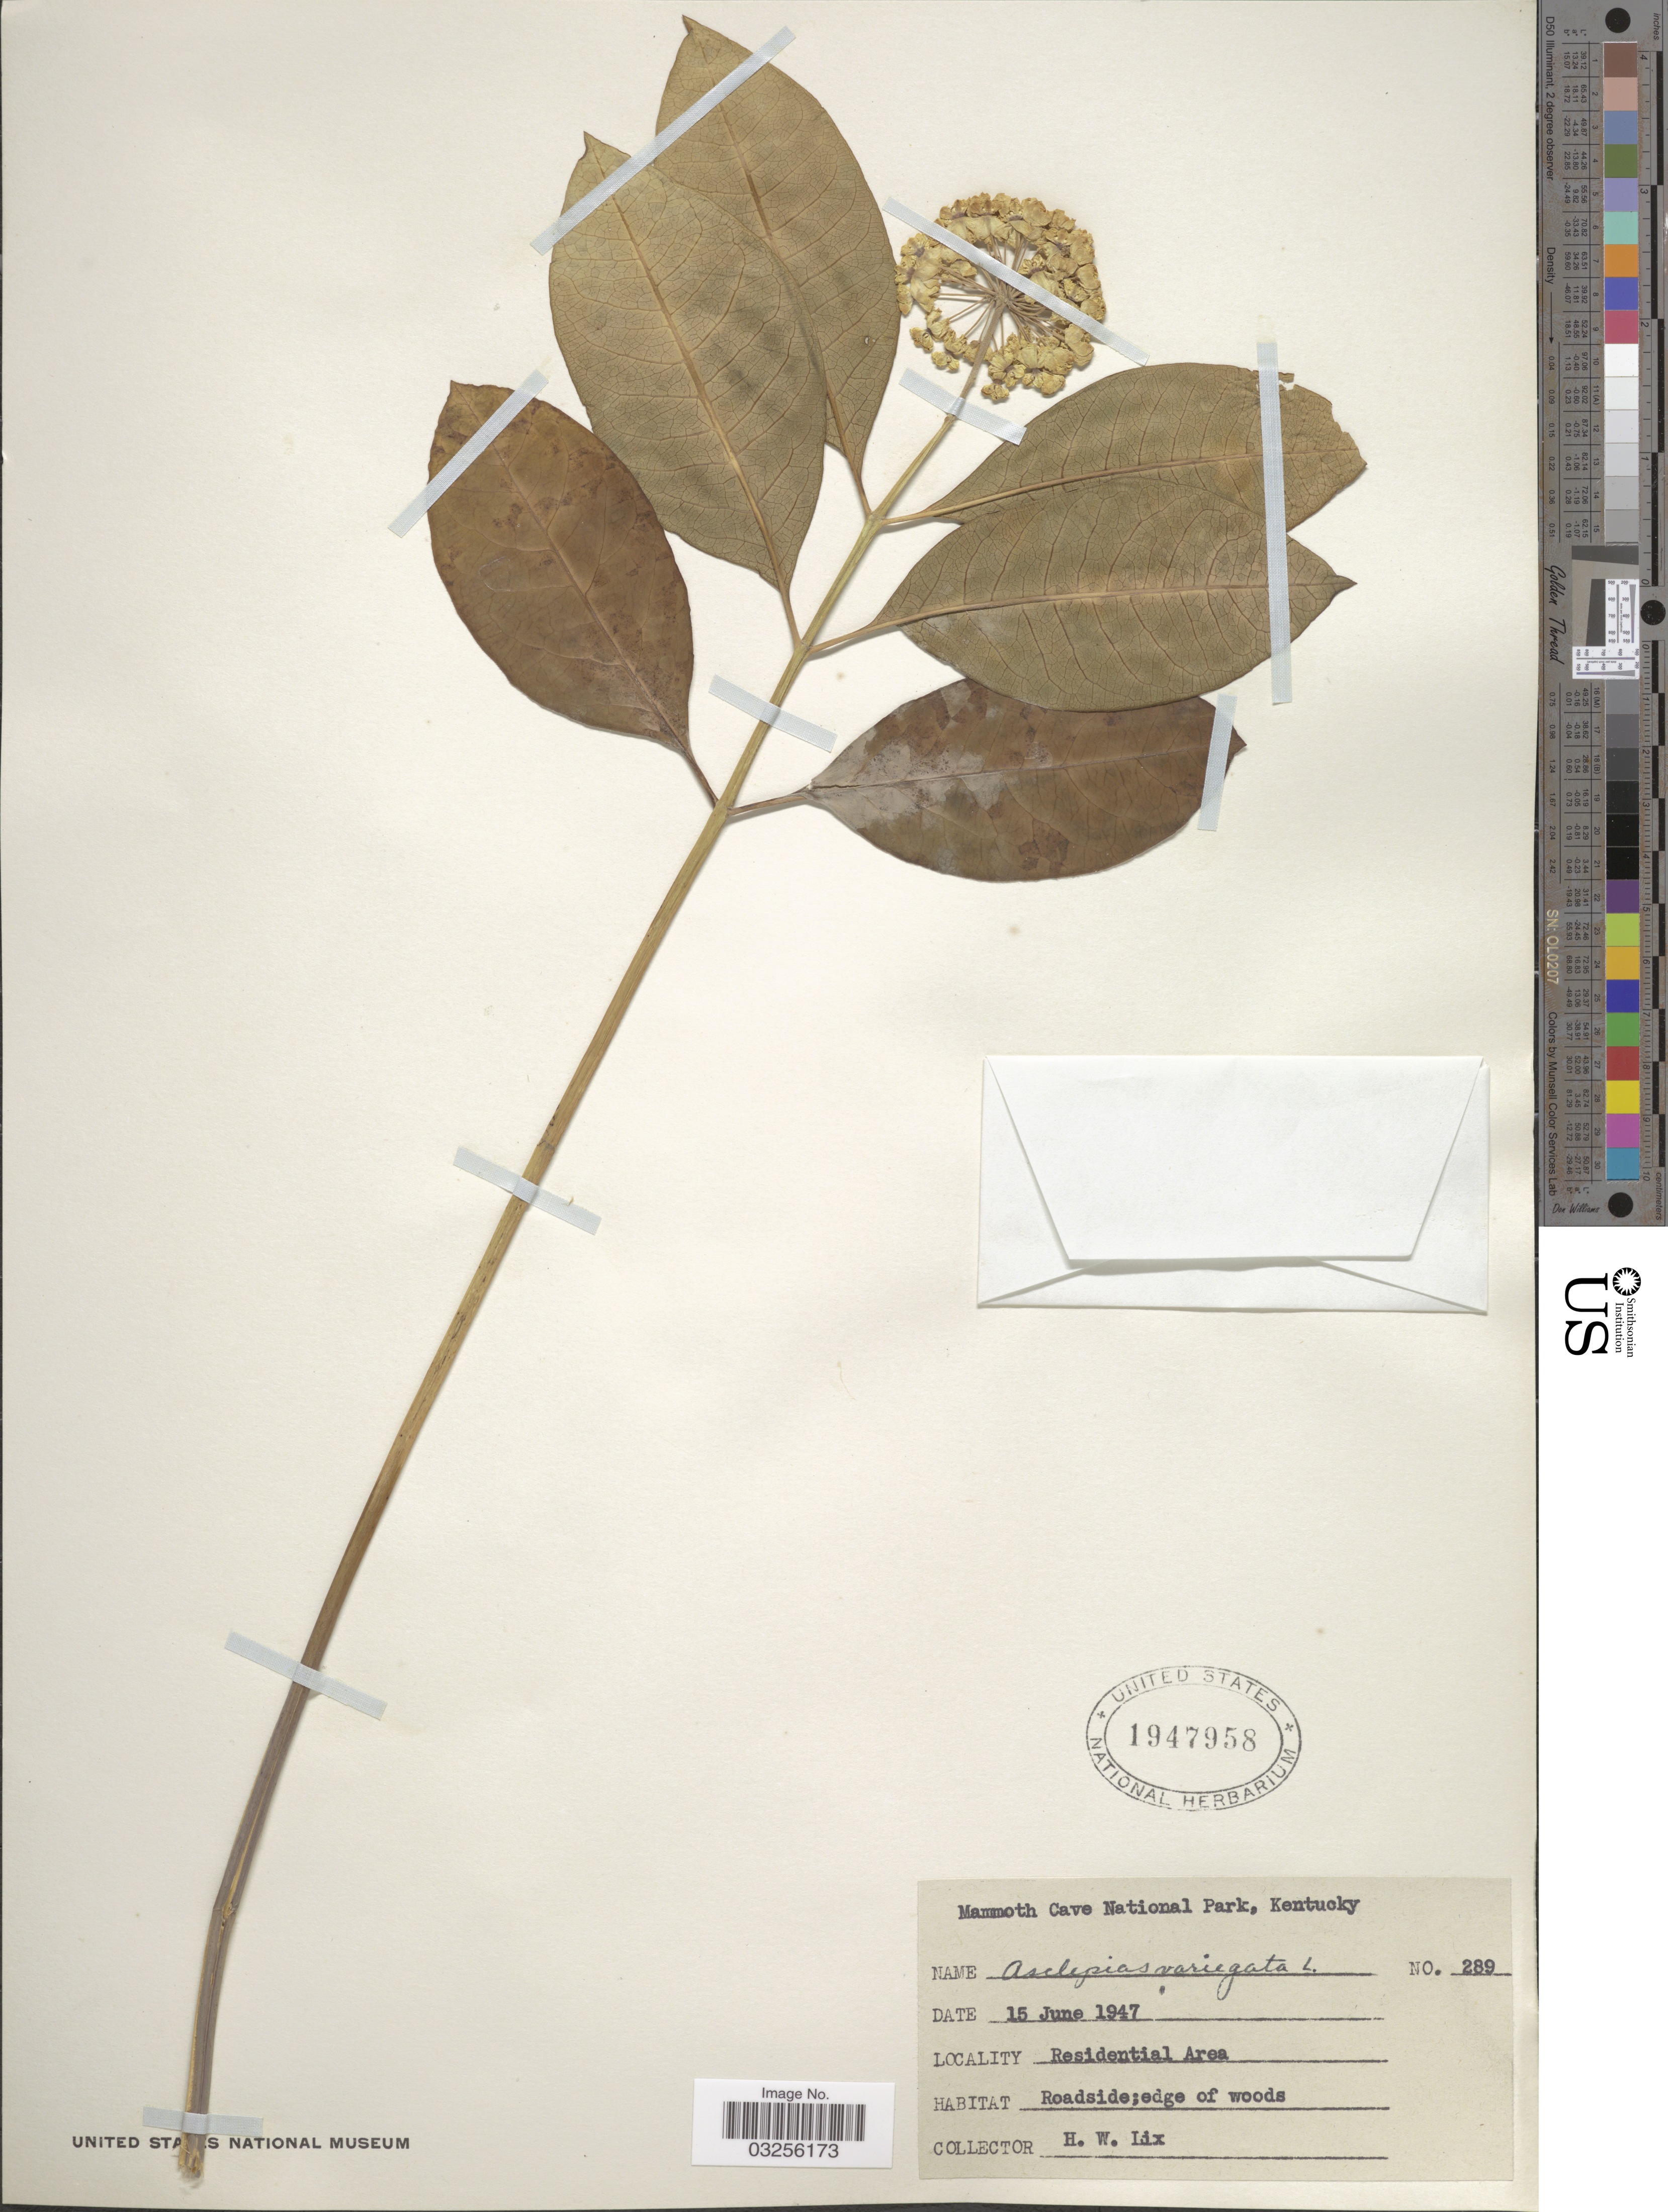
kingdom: Plantae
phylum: Tracheophyta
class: Magnoliopsida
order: Gentianales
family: Apocynaceae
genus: Asclepias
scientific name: Asclepias variegata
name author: L.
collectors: H. W. Lix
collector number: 289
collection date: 1947-06-15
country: United States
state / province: Kentucky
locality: Mammoth Cave National Park. Residential Area.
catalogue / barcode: US 1947958